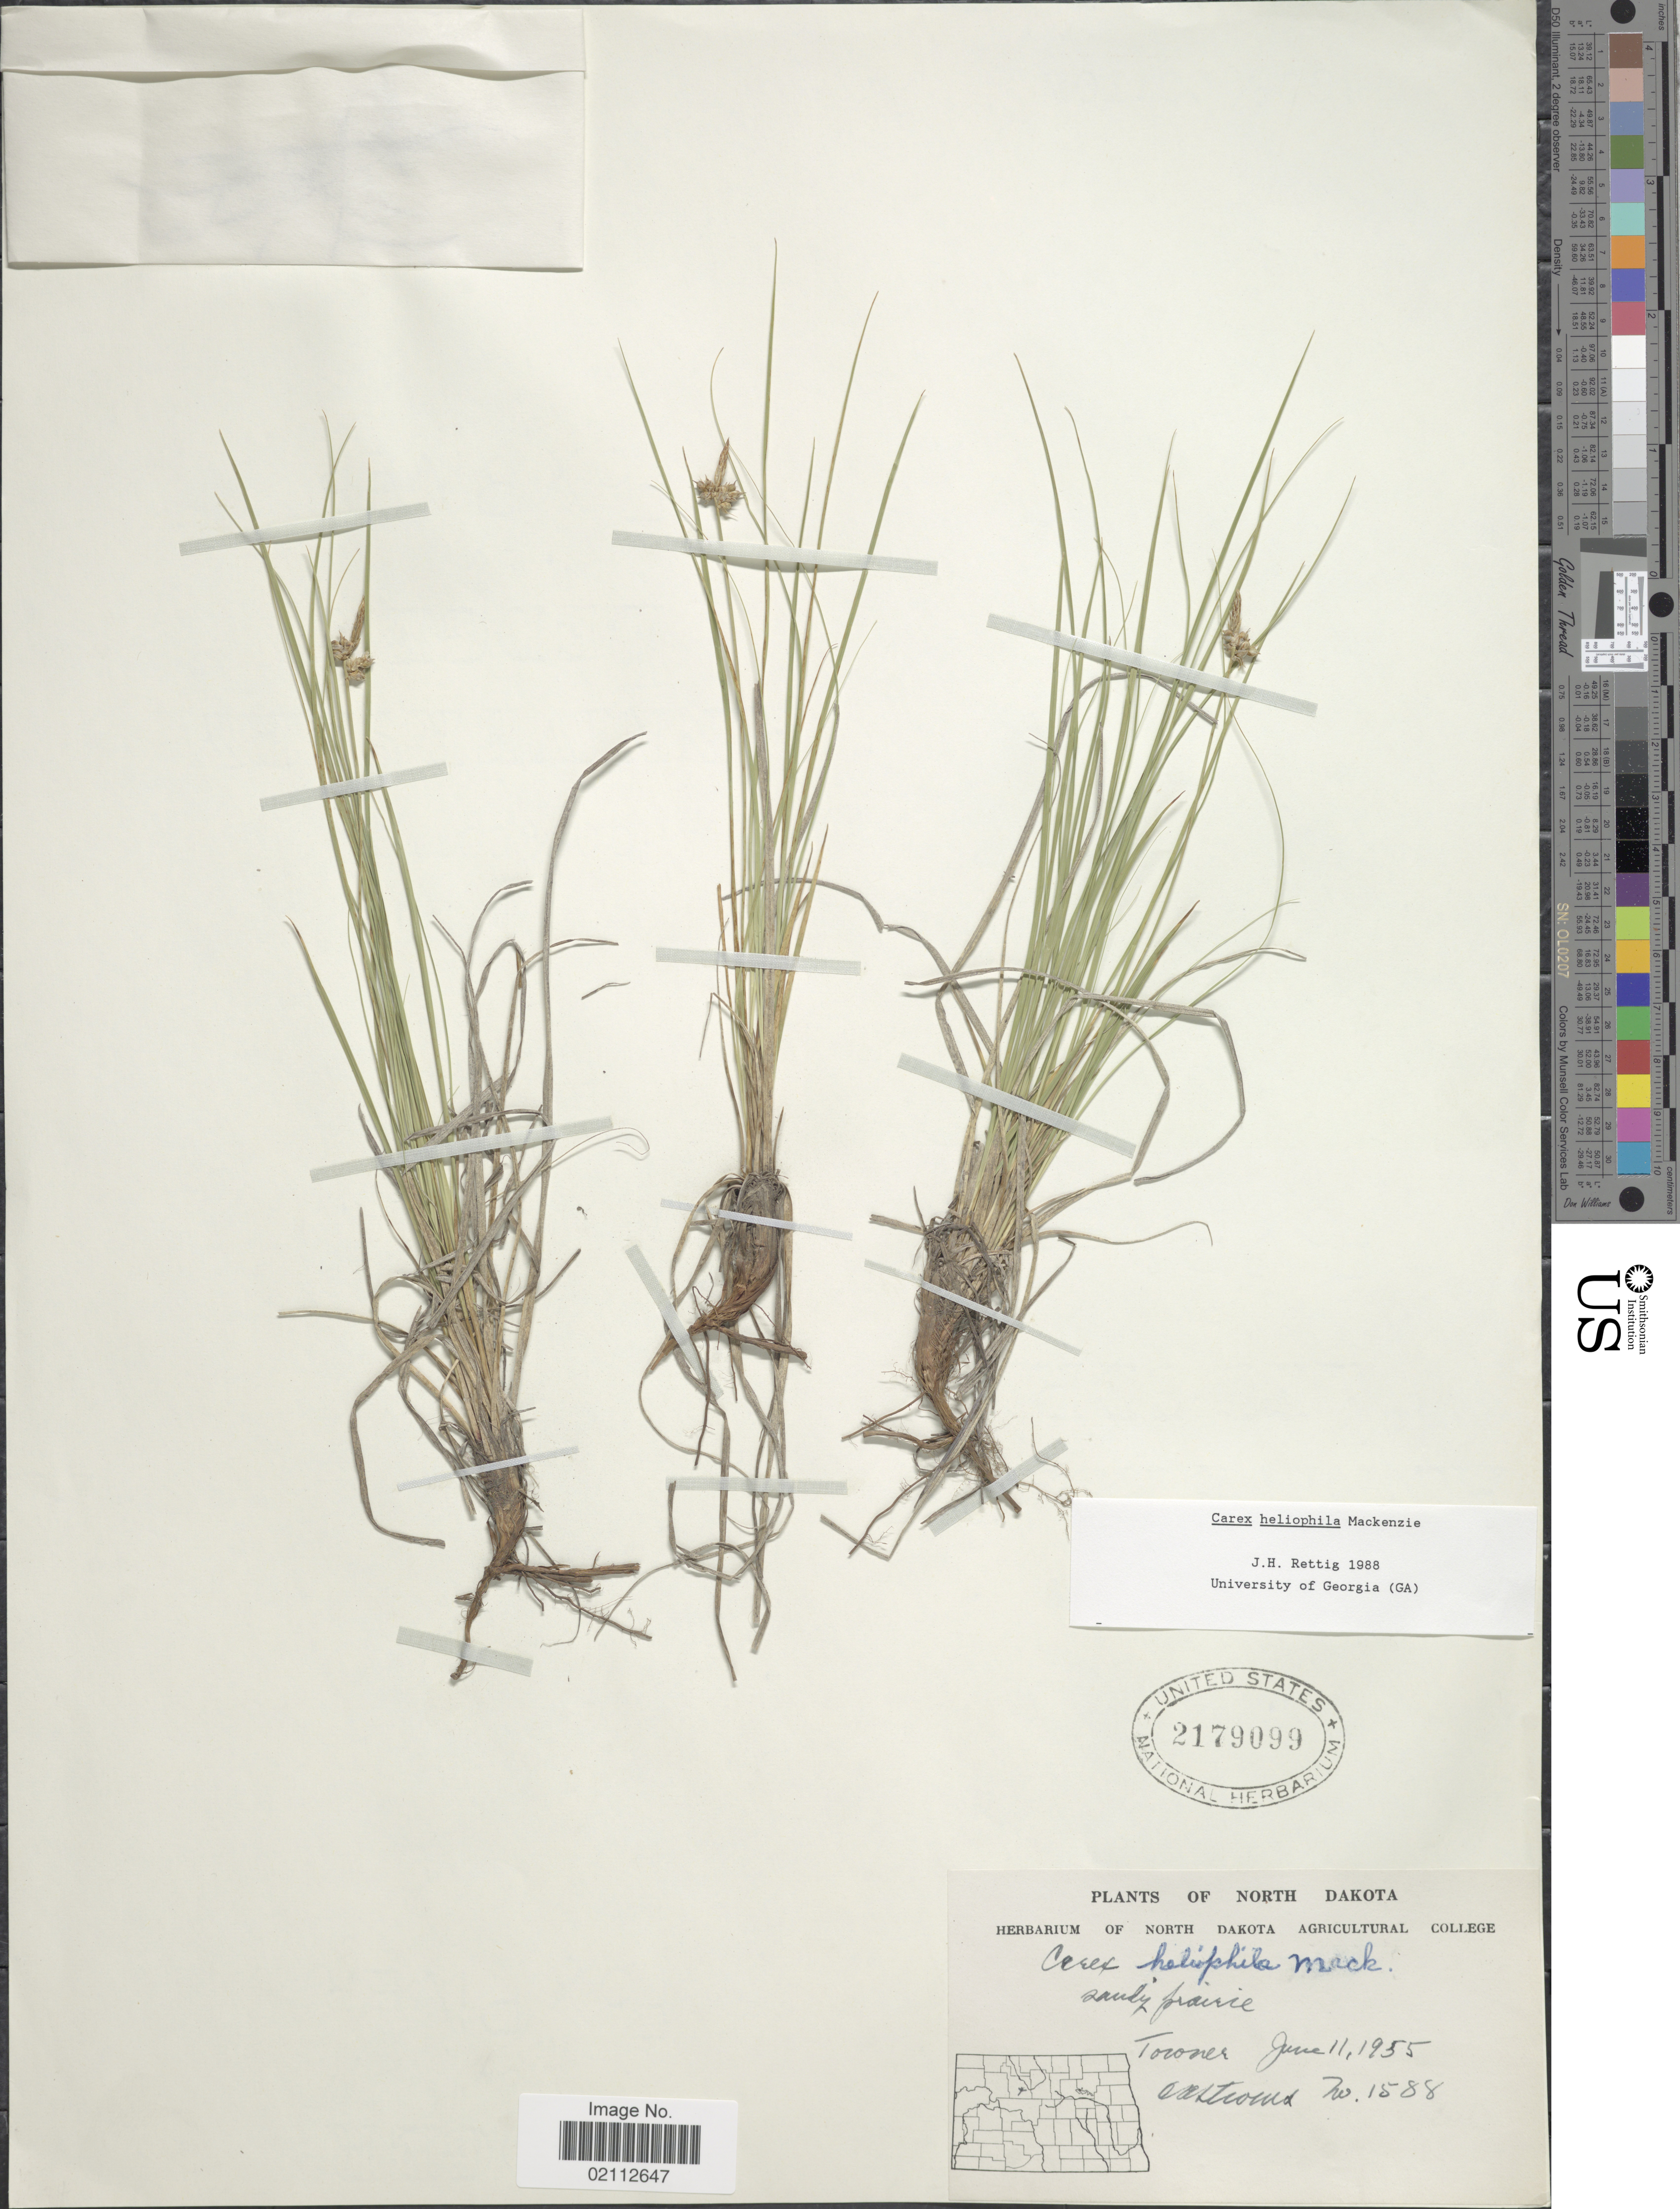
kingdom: Plantae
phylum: Tracheophyta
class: Liliopsida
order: Poales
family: Cyperaceae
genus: Carex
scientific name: Carex heliophila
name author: Mack.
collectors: O. A. Stevens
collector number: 1588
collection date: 1955-06-11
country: United States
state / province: North Dakota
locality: Sandy prairie, Toroner.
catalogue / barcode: US 2179099